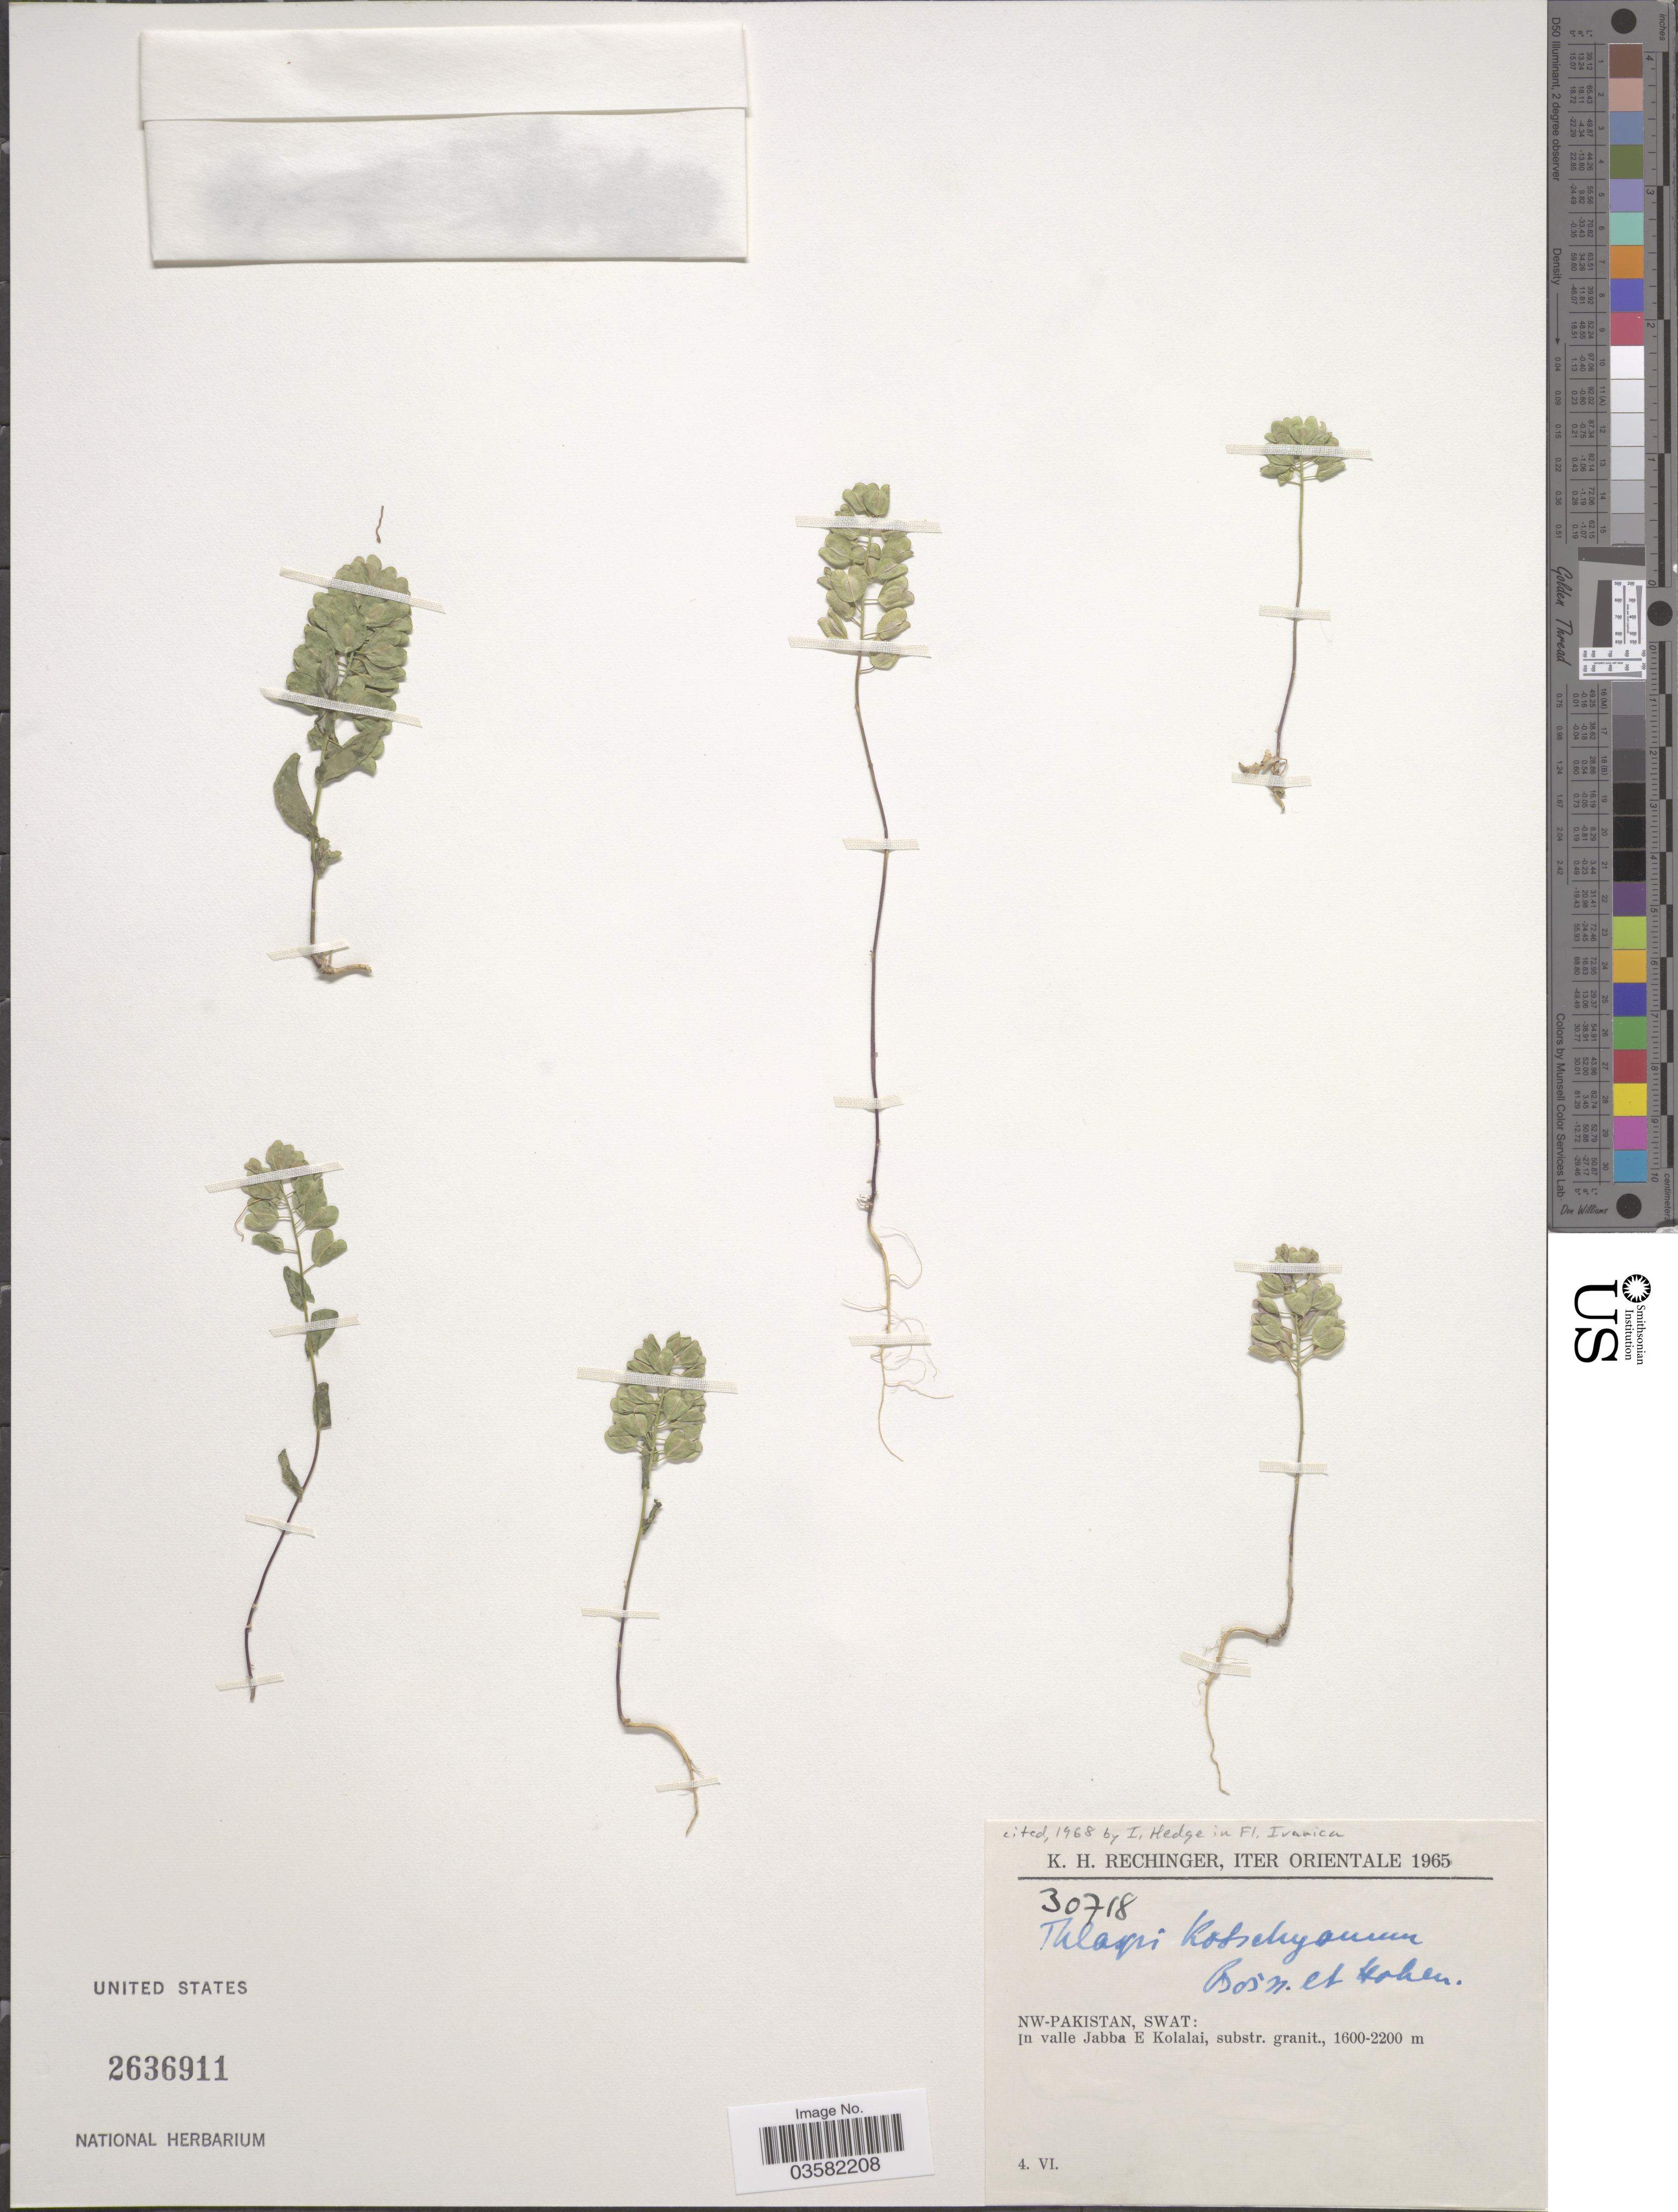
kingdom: Plantae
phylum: Tracheophyta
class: Magnoliopsida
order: Brassicales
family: Brassicaceae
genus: Thlaspi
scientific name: Thlaspi kotschyanum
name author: Boiss. & Hohen.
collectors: K. H. Rechinger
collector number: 30718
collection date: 1965-06-04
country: Pakistan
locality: Iter Orientale. NW-Pakistan, Swat: In valle Jabba E Kolalai, substr. granit.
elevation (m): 1600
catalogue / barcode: US 2636911